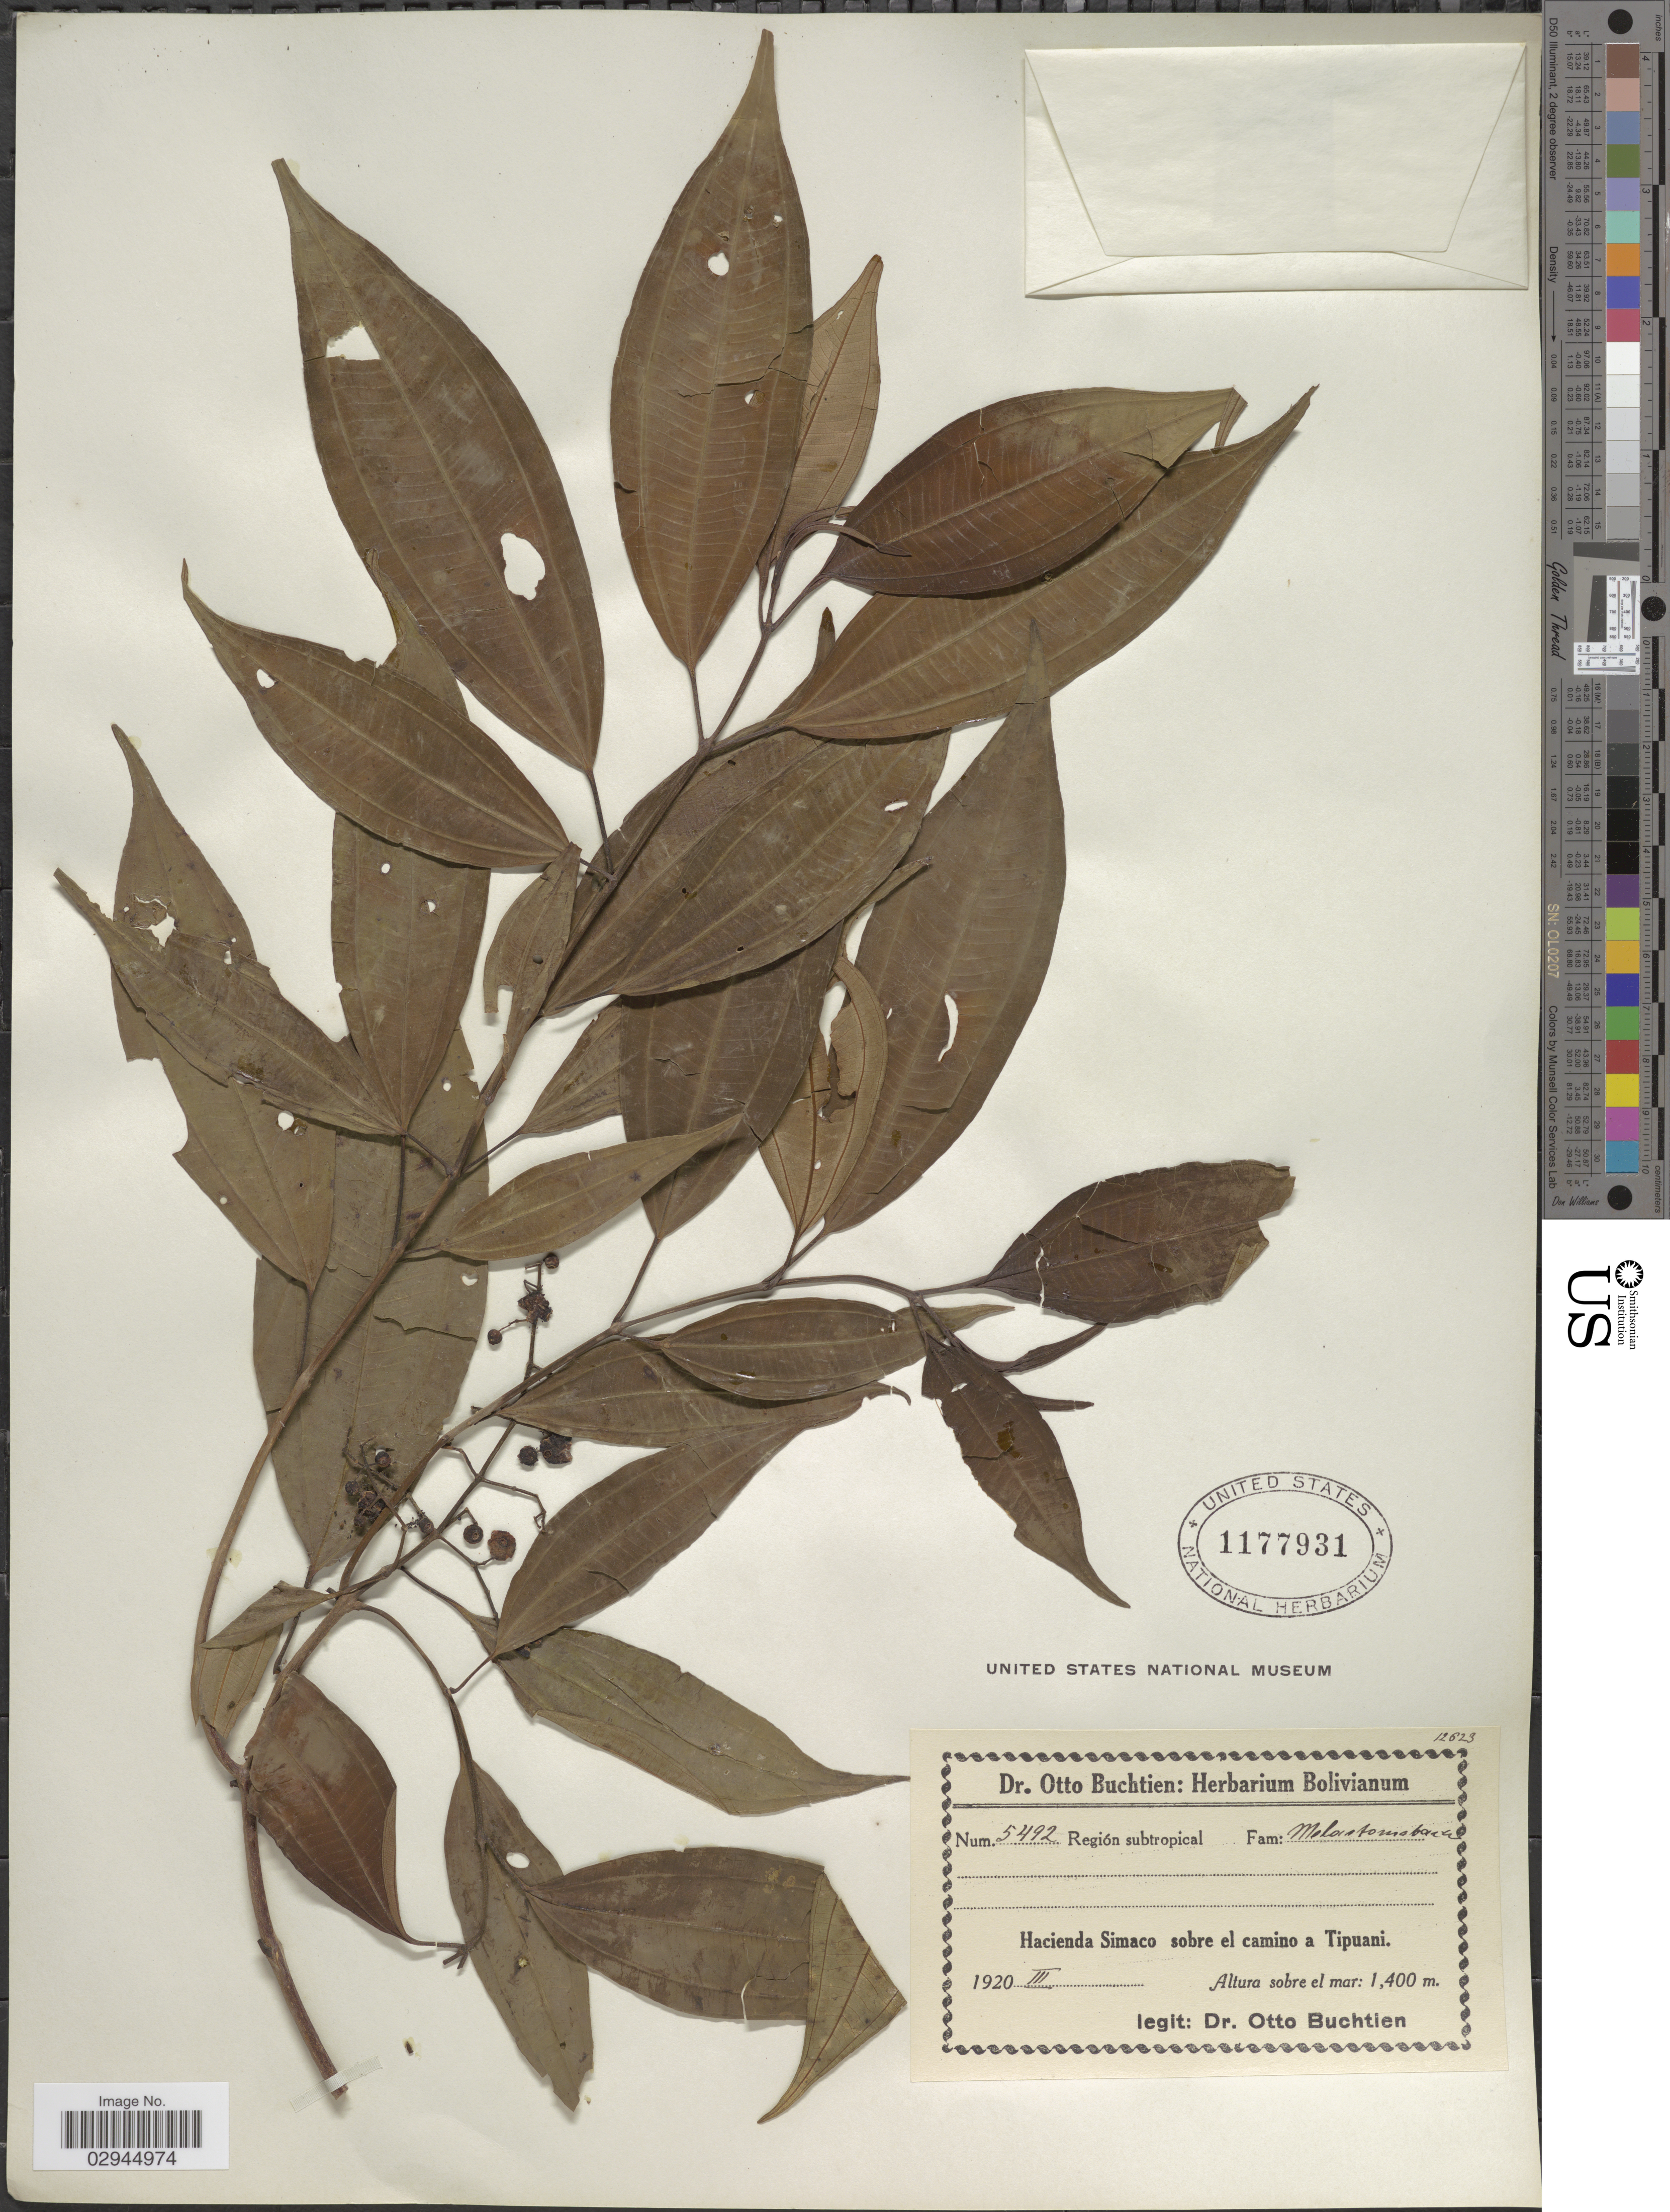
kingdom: Plantae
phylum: Tracheophyta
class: Magnoliopsida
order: Myrtales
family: Melastomataceae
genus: Miconia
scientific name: Miconia sp.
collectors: O. Buchtien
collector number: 5492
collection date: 1920-03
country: Bolivia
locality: Región subtropical. Hacienda Simaco sobre el camino a Tipuani.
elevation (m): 1400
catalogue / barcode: US 1177931